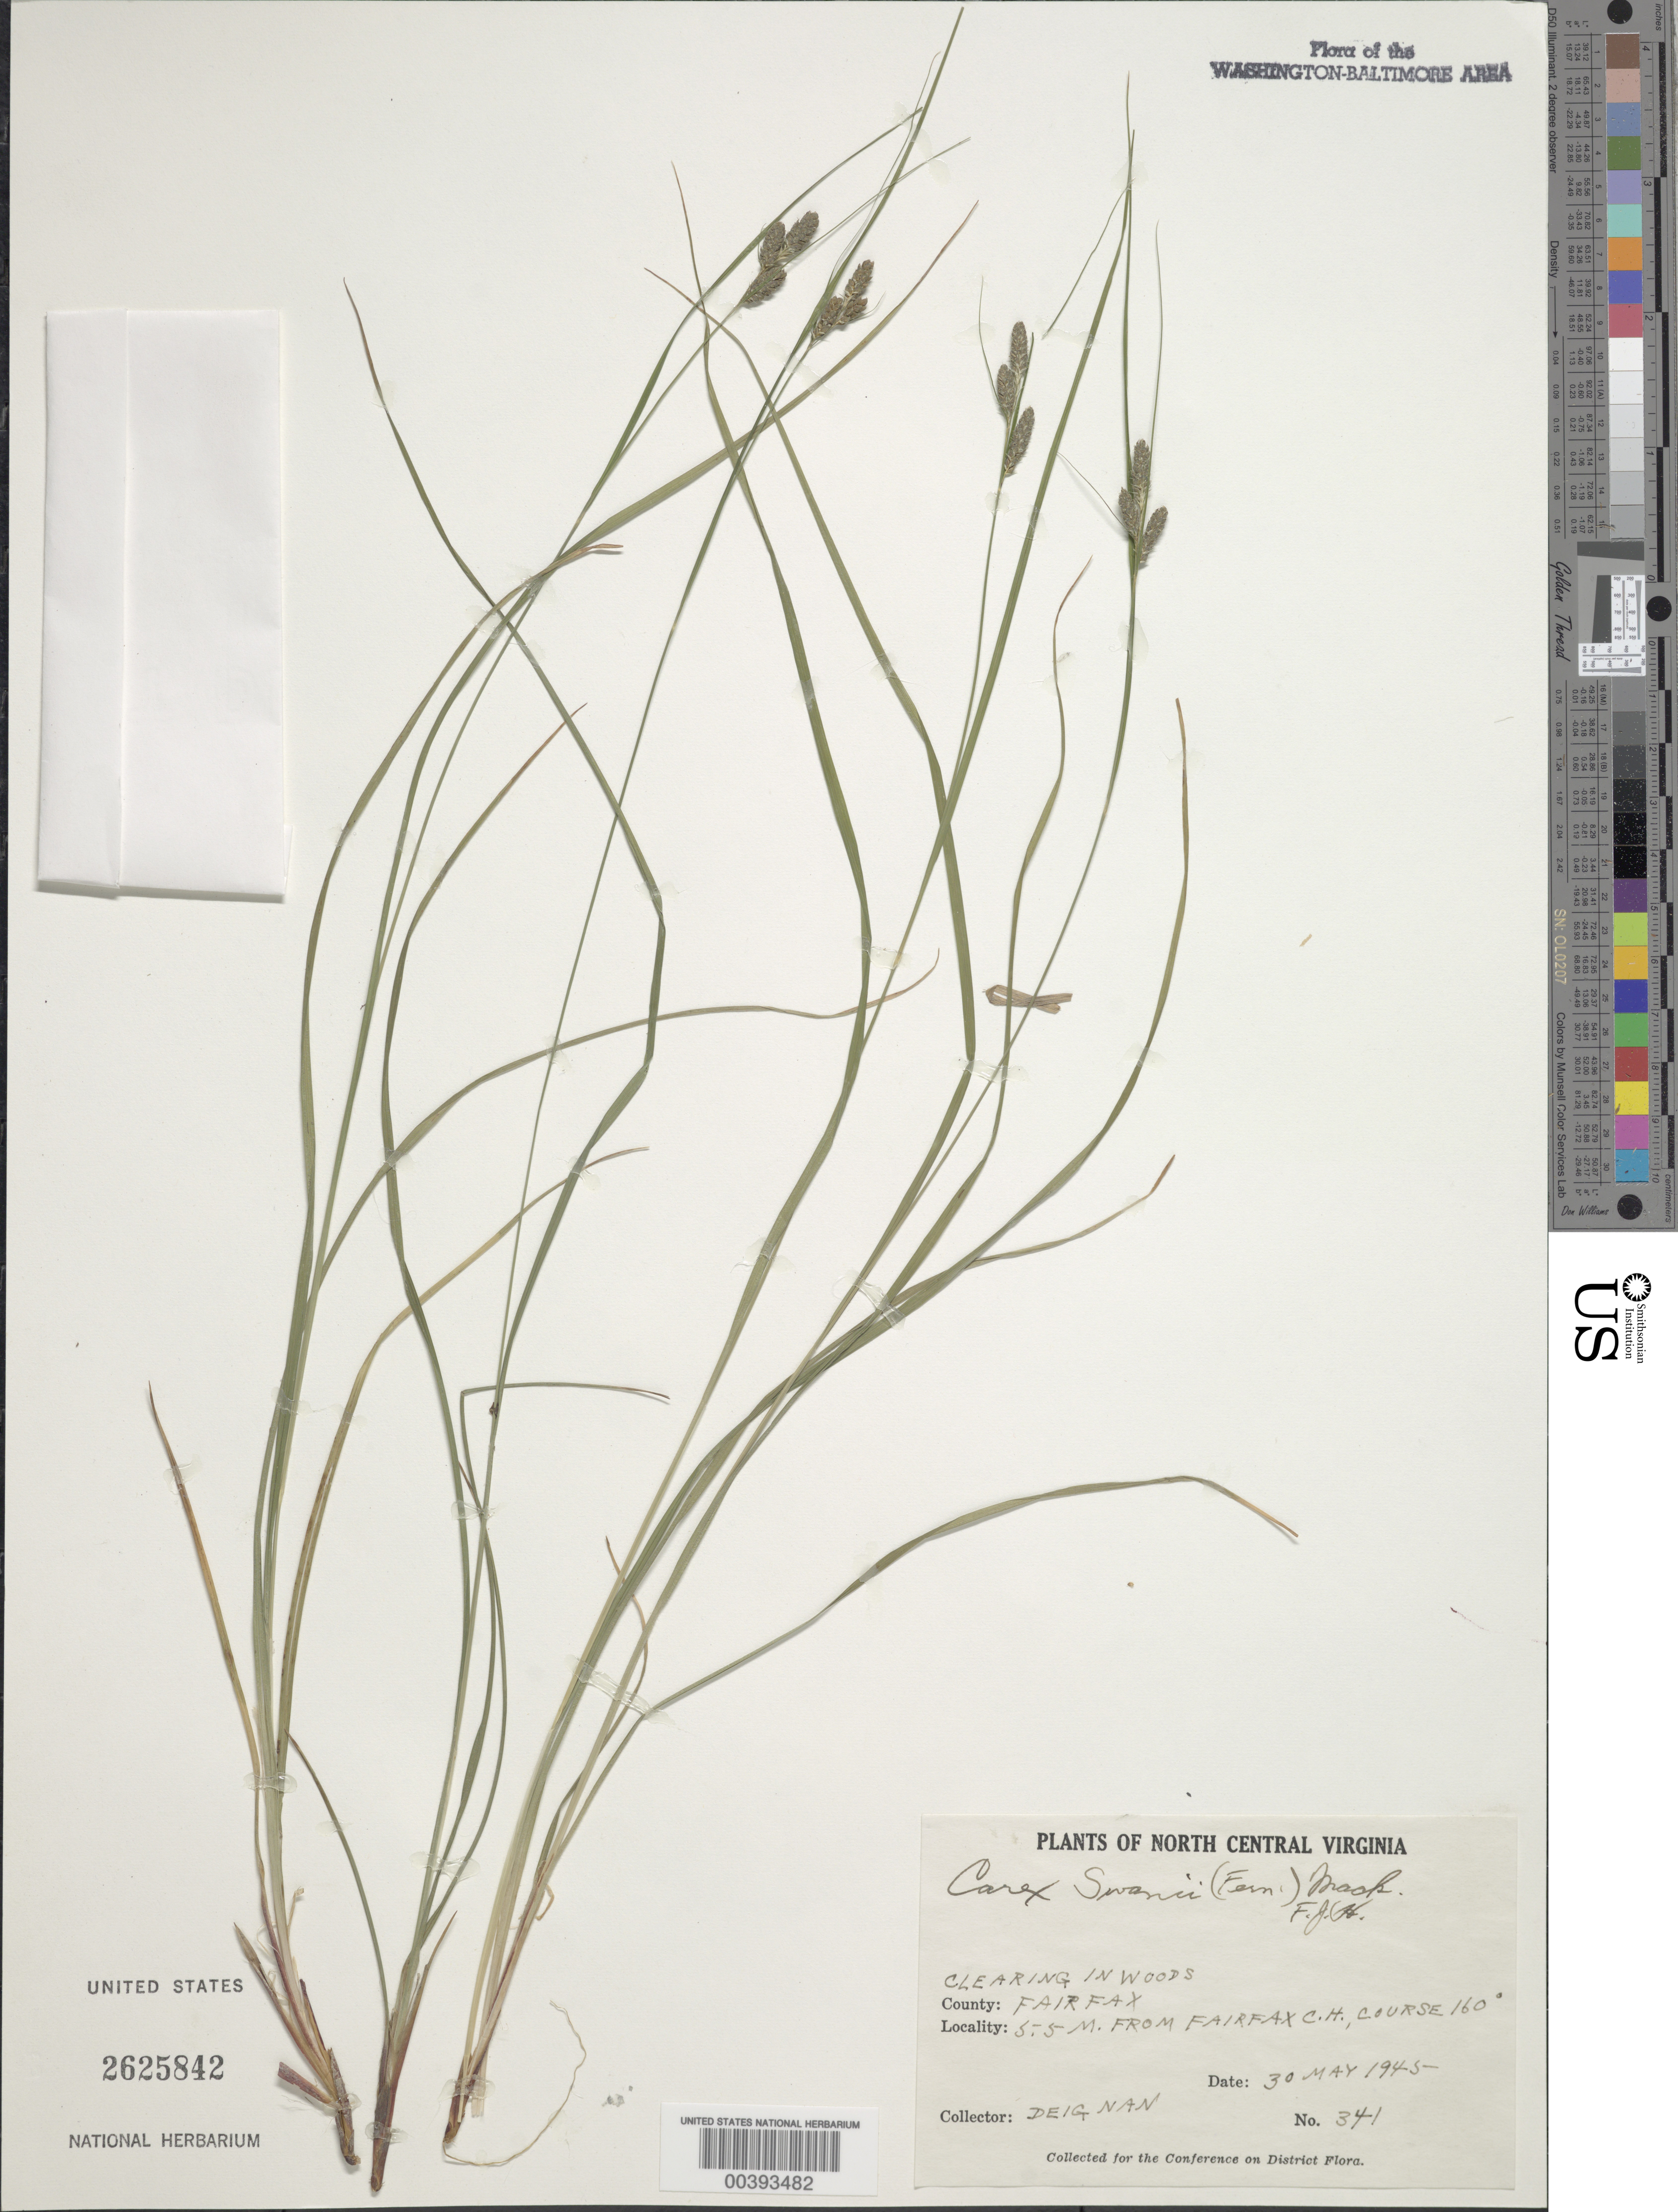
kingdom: Plantae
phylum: Tracheophyta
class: Liliopsida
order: Poales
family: Cyperaceae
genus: Carex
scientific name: Carex swanii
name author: (Fernald) Mack.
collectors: H. Deignan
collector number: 341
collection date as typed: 30 May 1945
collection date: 1945-05-30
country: United States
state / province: Virginia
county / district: Fairfax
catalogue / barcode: US 2625842